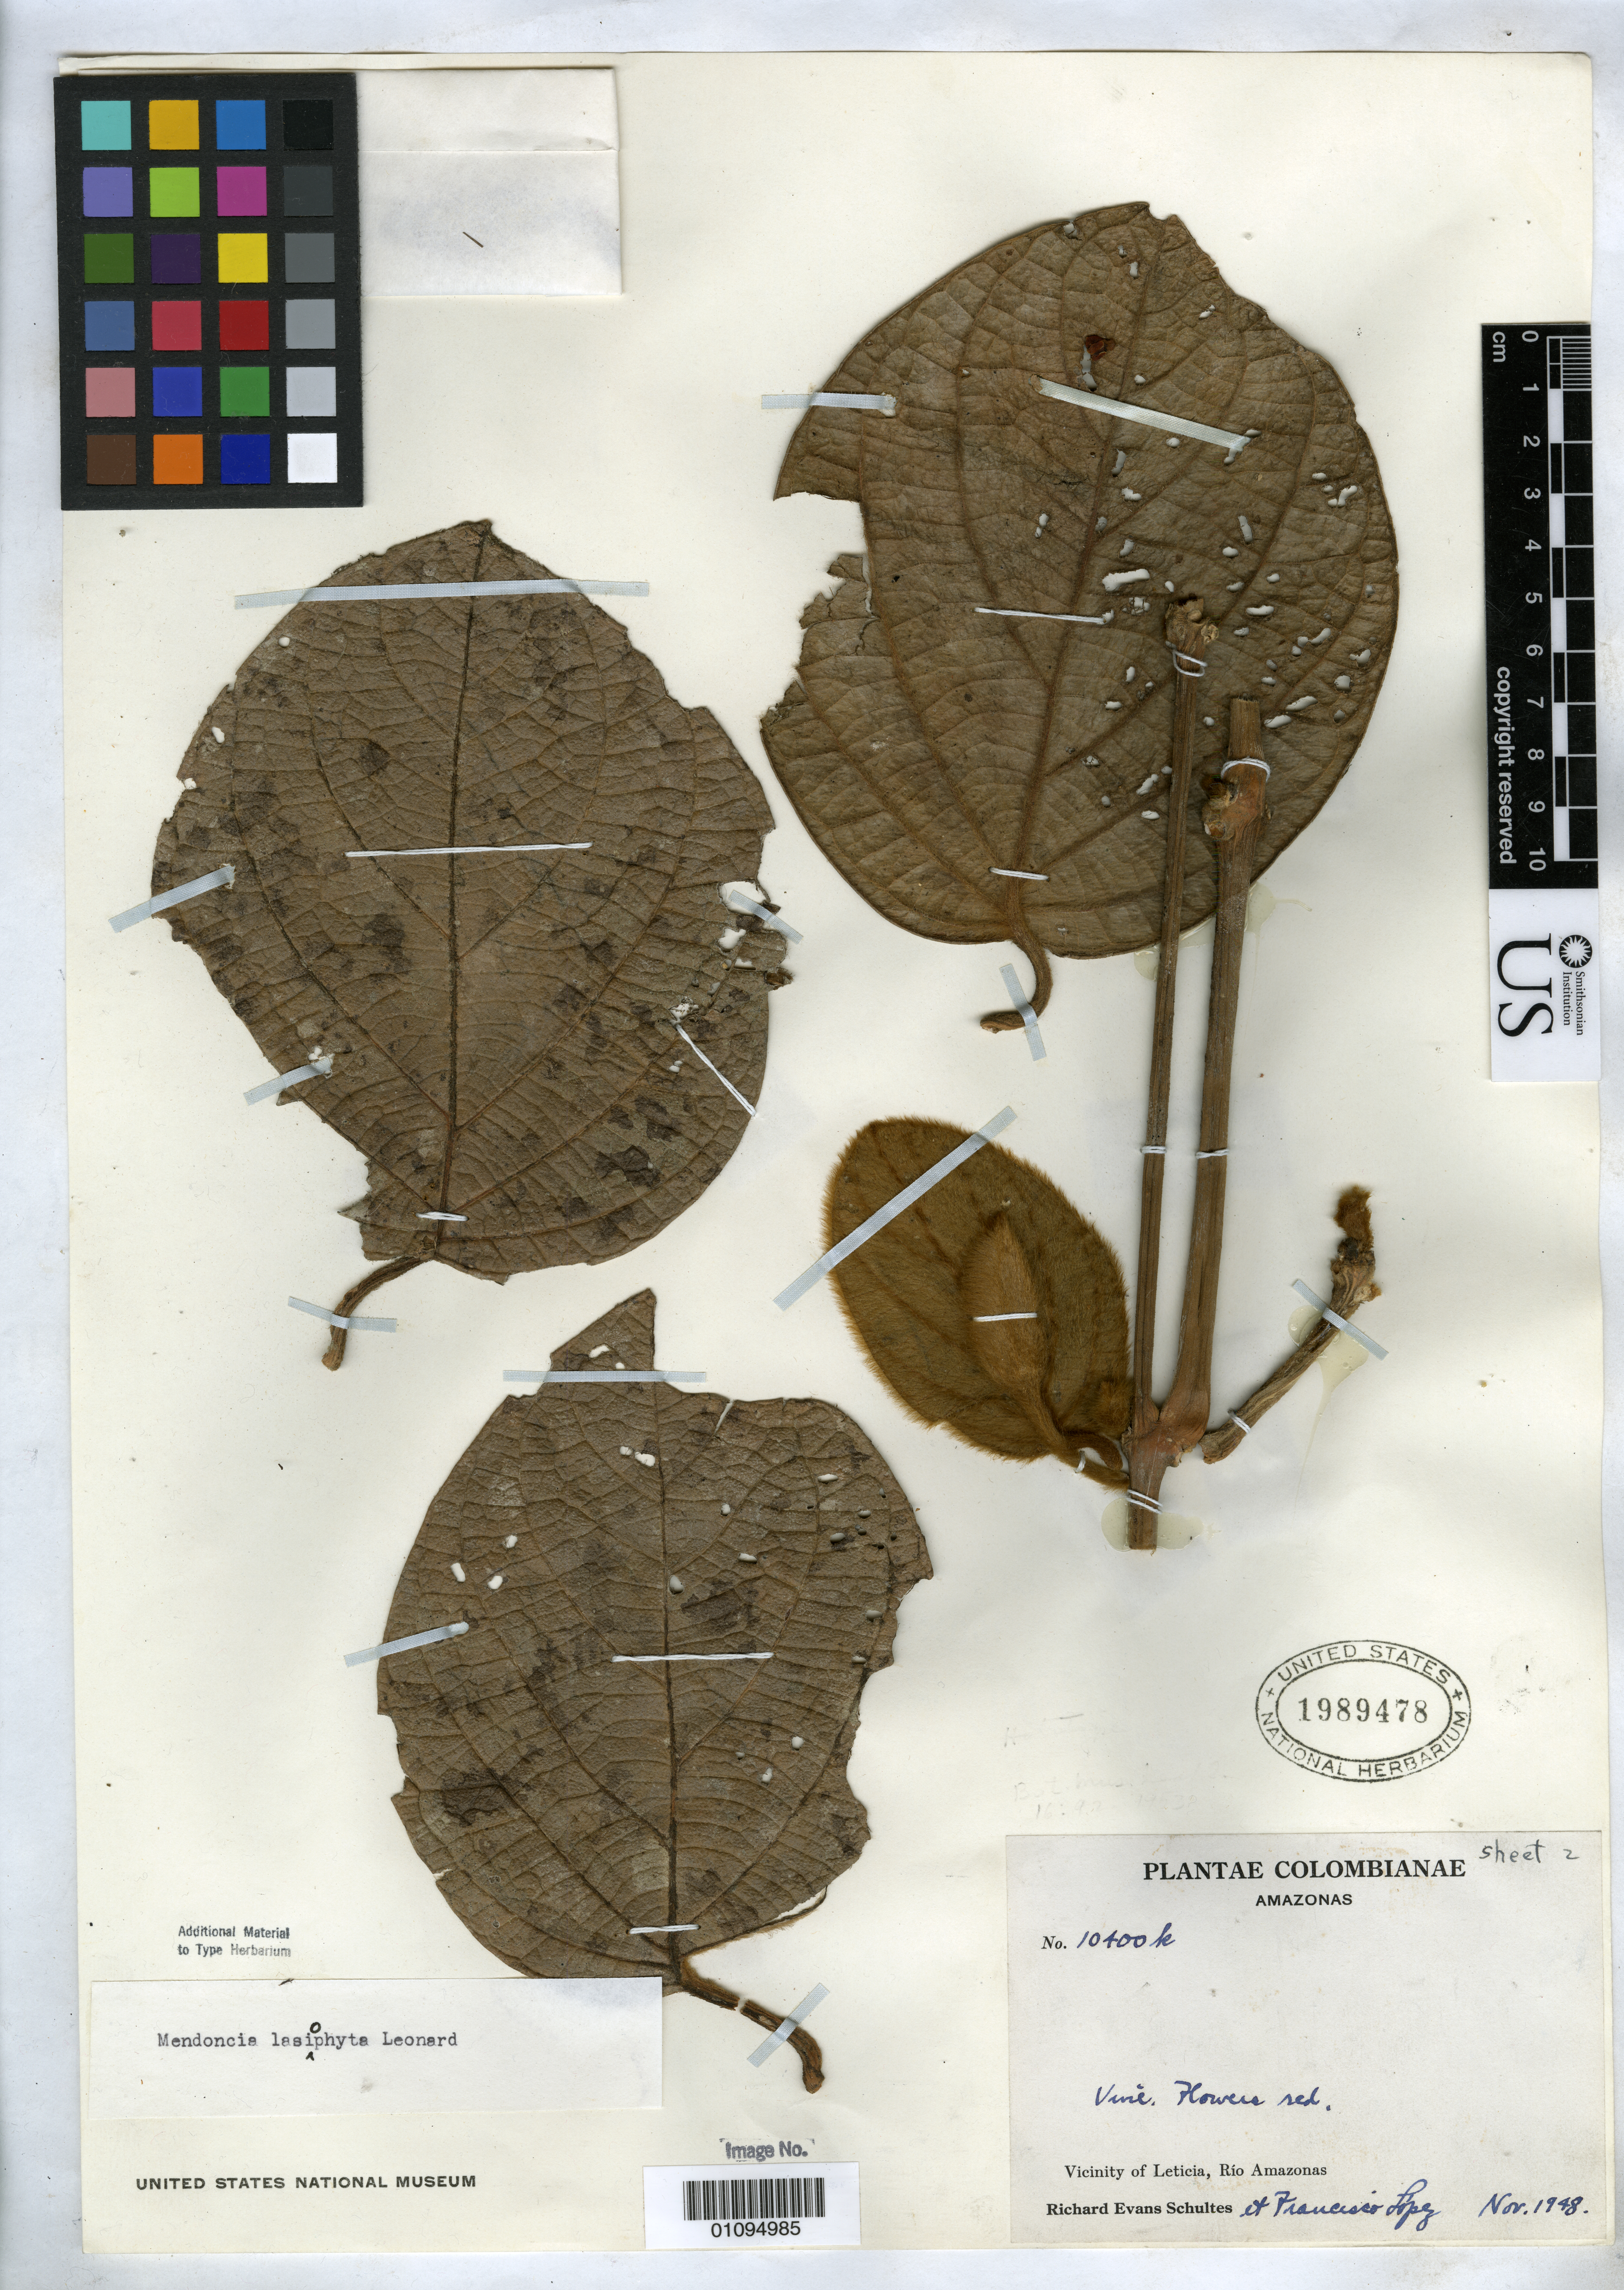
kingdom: Plantae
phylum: Tracheophyta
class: Magnoliopsida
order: Lamiales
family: Acanthaceae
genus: Mendoncia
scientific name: Mendoncia lasiophyta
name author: Leonard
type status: Isotype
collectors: R. E. Schultes & F. Lopéz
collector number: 10400 k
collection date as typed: Nov 1948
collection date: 1948-11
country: Colombia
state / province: Amazônas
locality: Vicinity of Leticia, Rio Amazonas.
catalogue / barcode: US 1989478